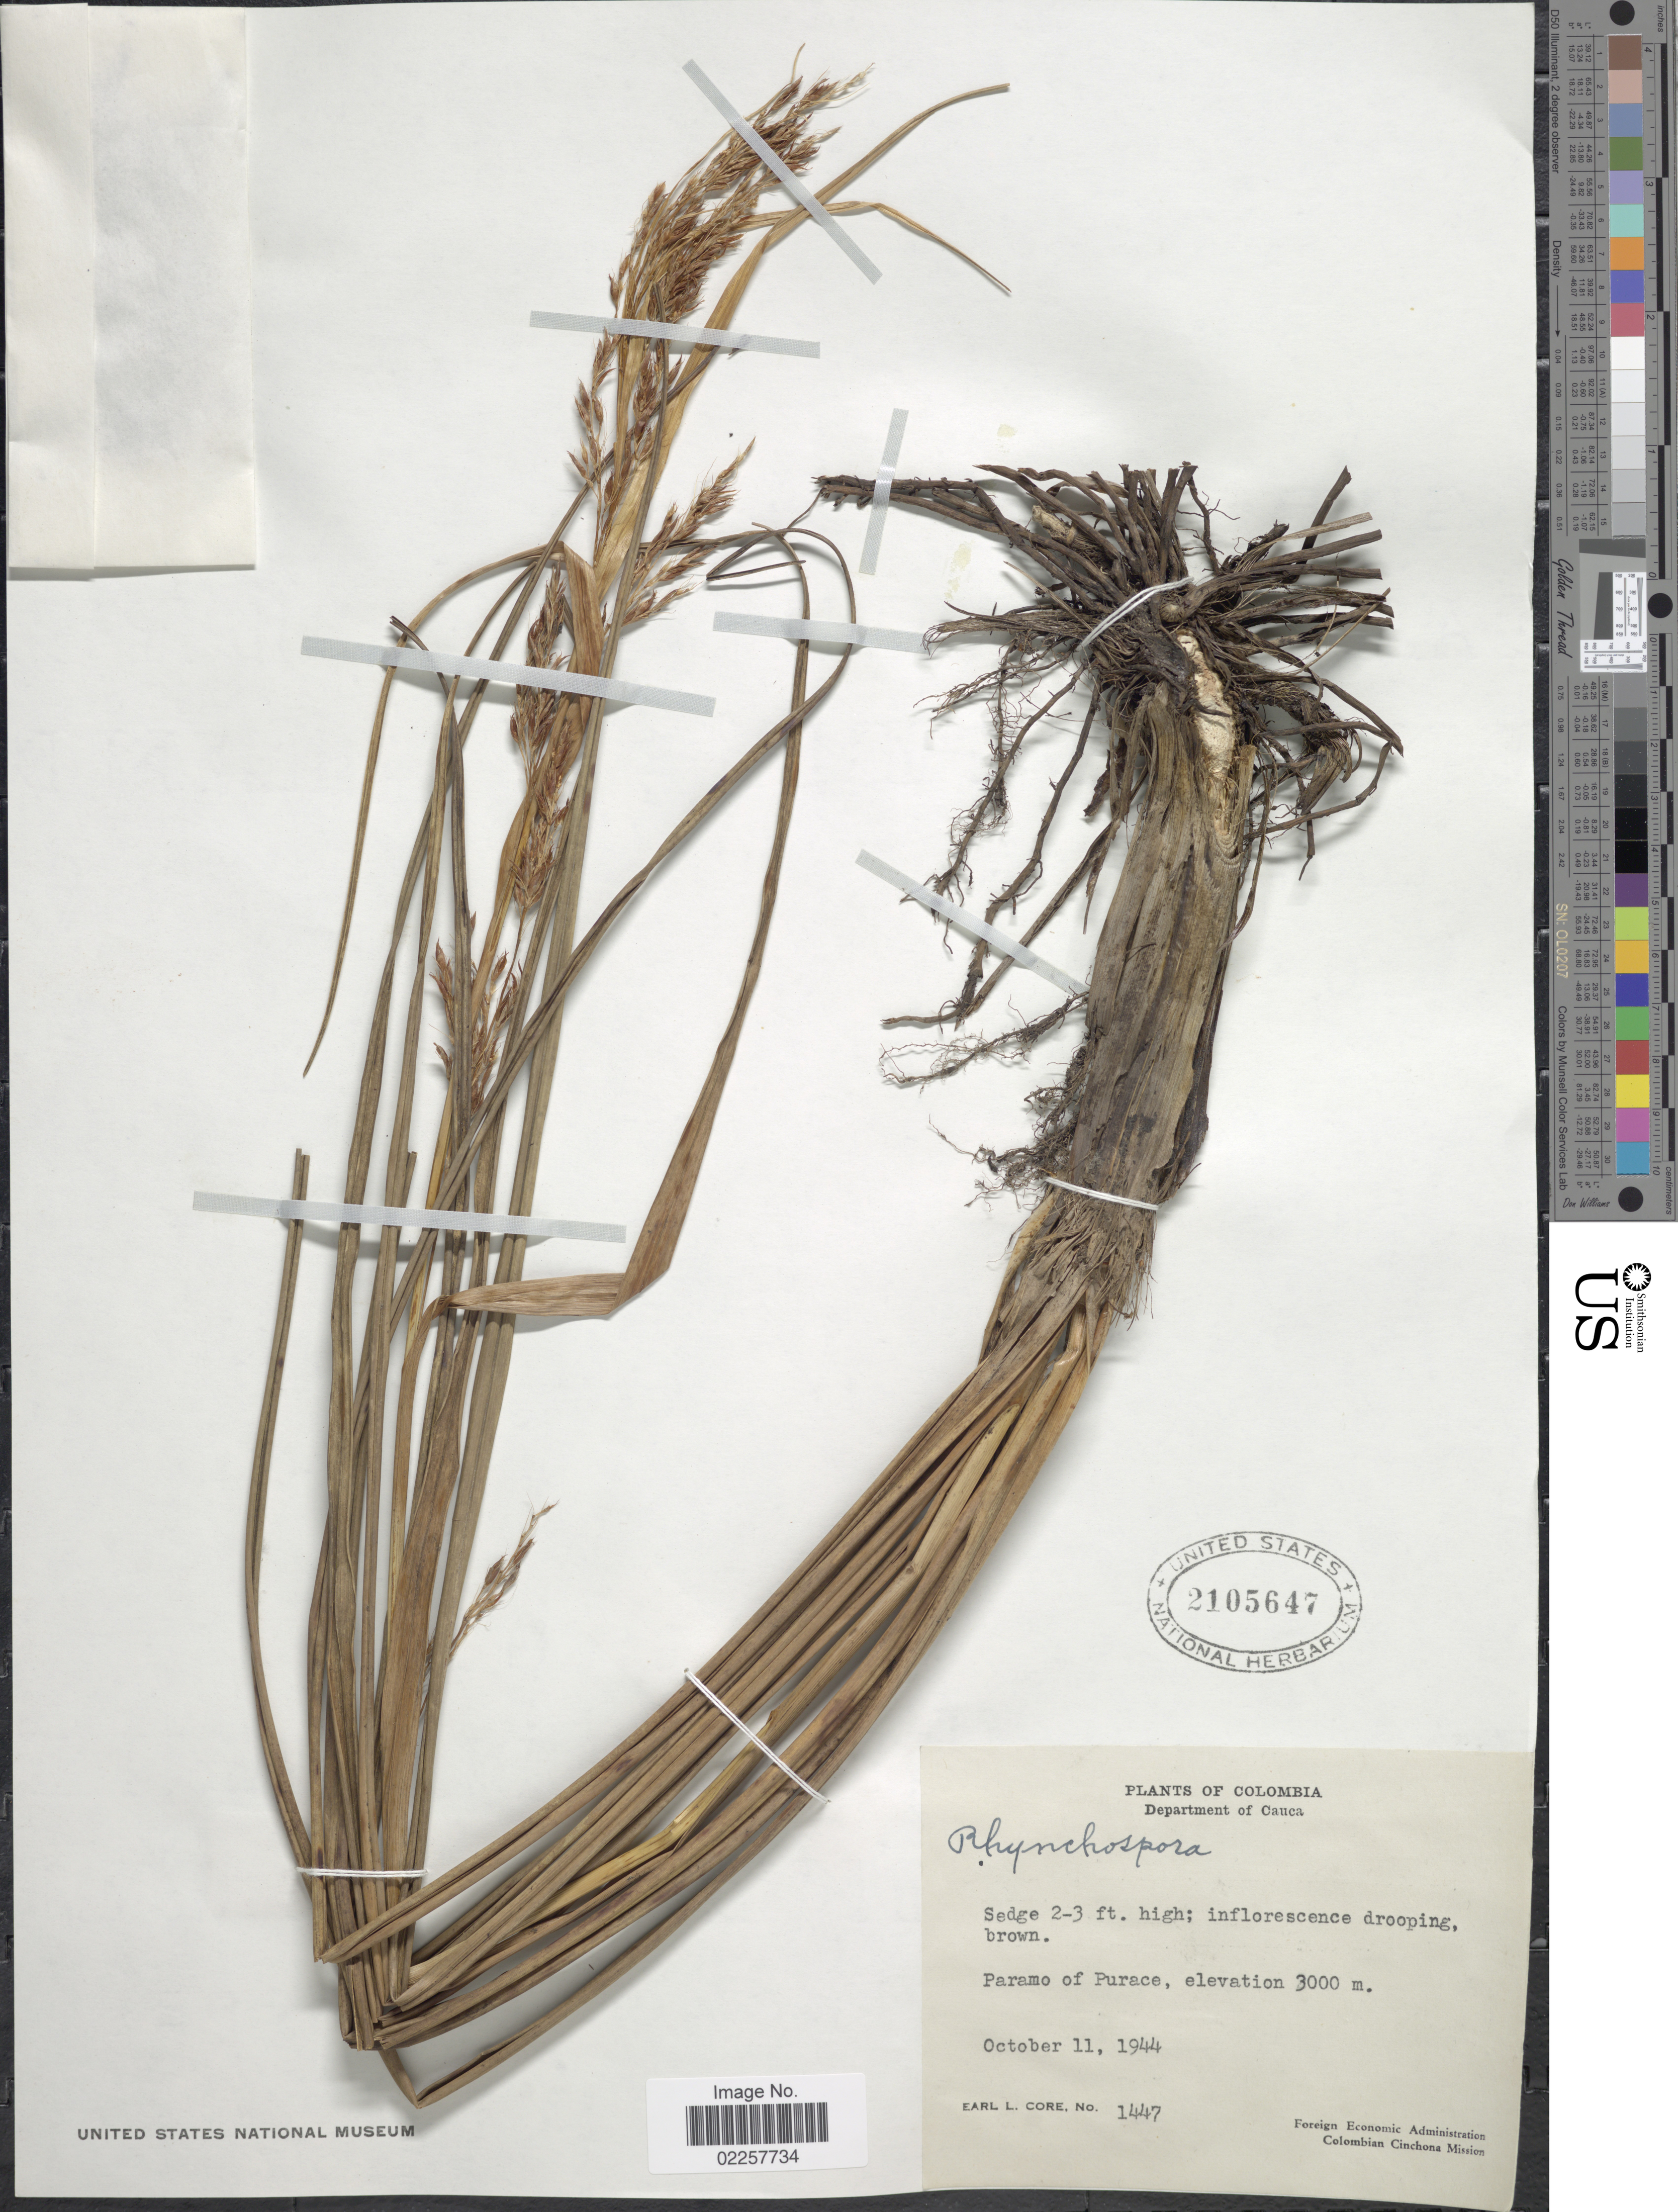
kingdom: Plantae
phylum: Tracheophyta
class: Liliopsida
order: Poales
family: Cyperaceae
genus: Rhynchospora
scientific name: Rhynchospora sp.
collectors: E. L. Core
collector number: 1447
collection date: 1944-10-11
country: Colombia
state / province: Cauca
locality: Paramo of Purace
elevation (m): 3000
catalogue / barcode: US 2105647